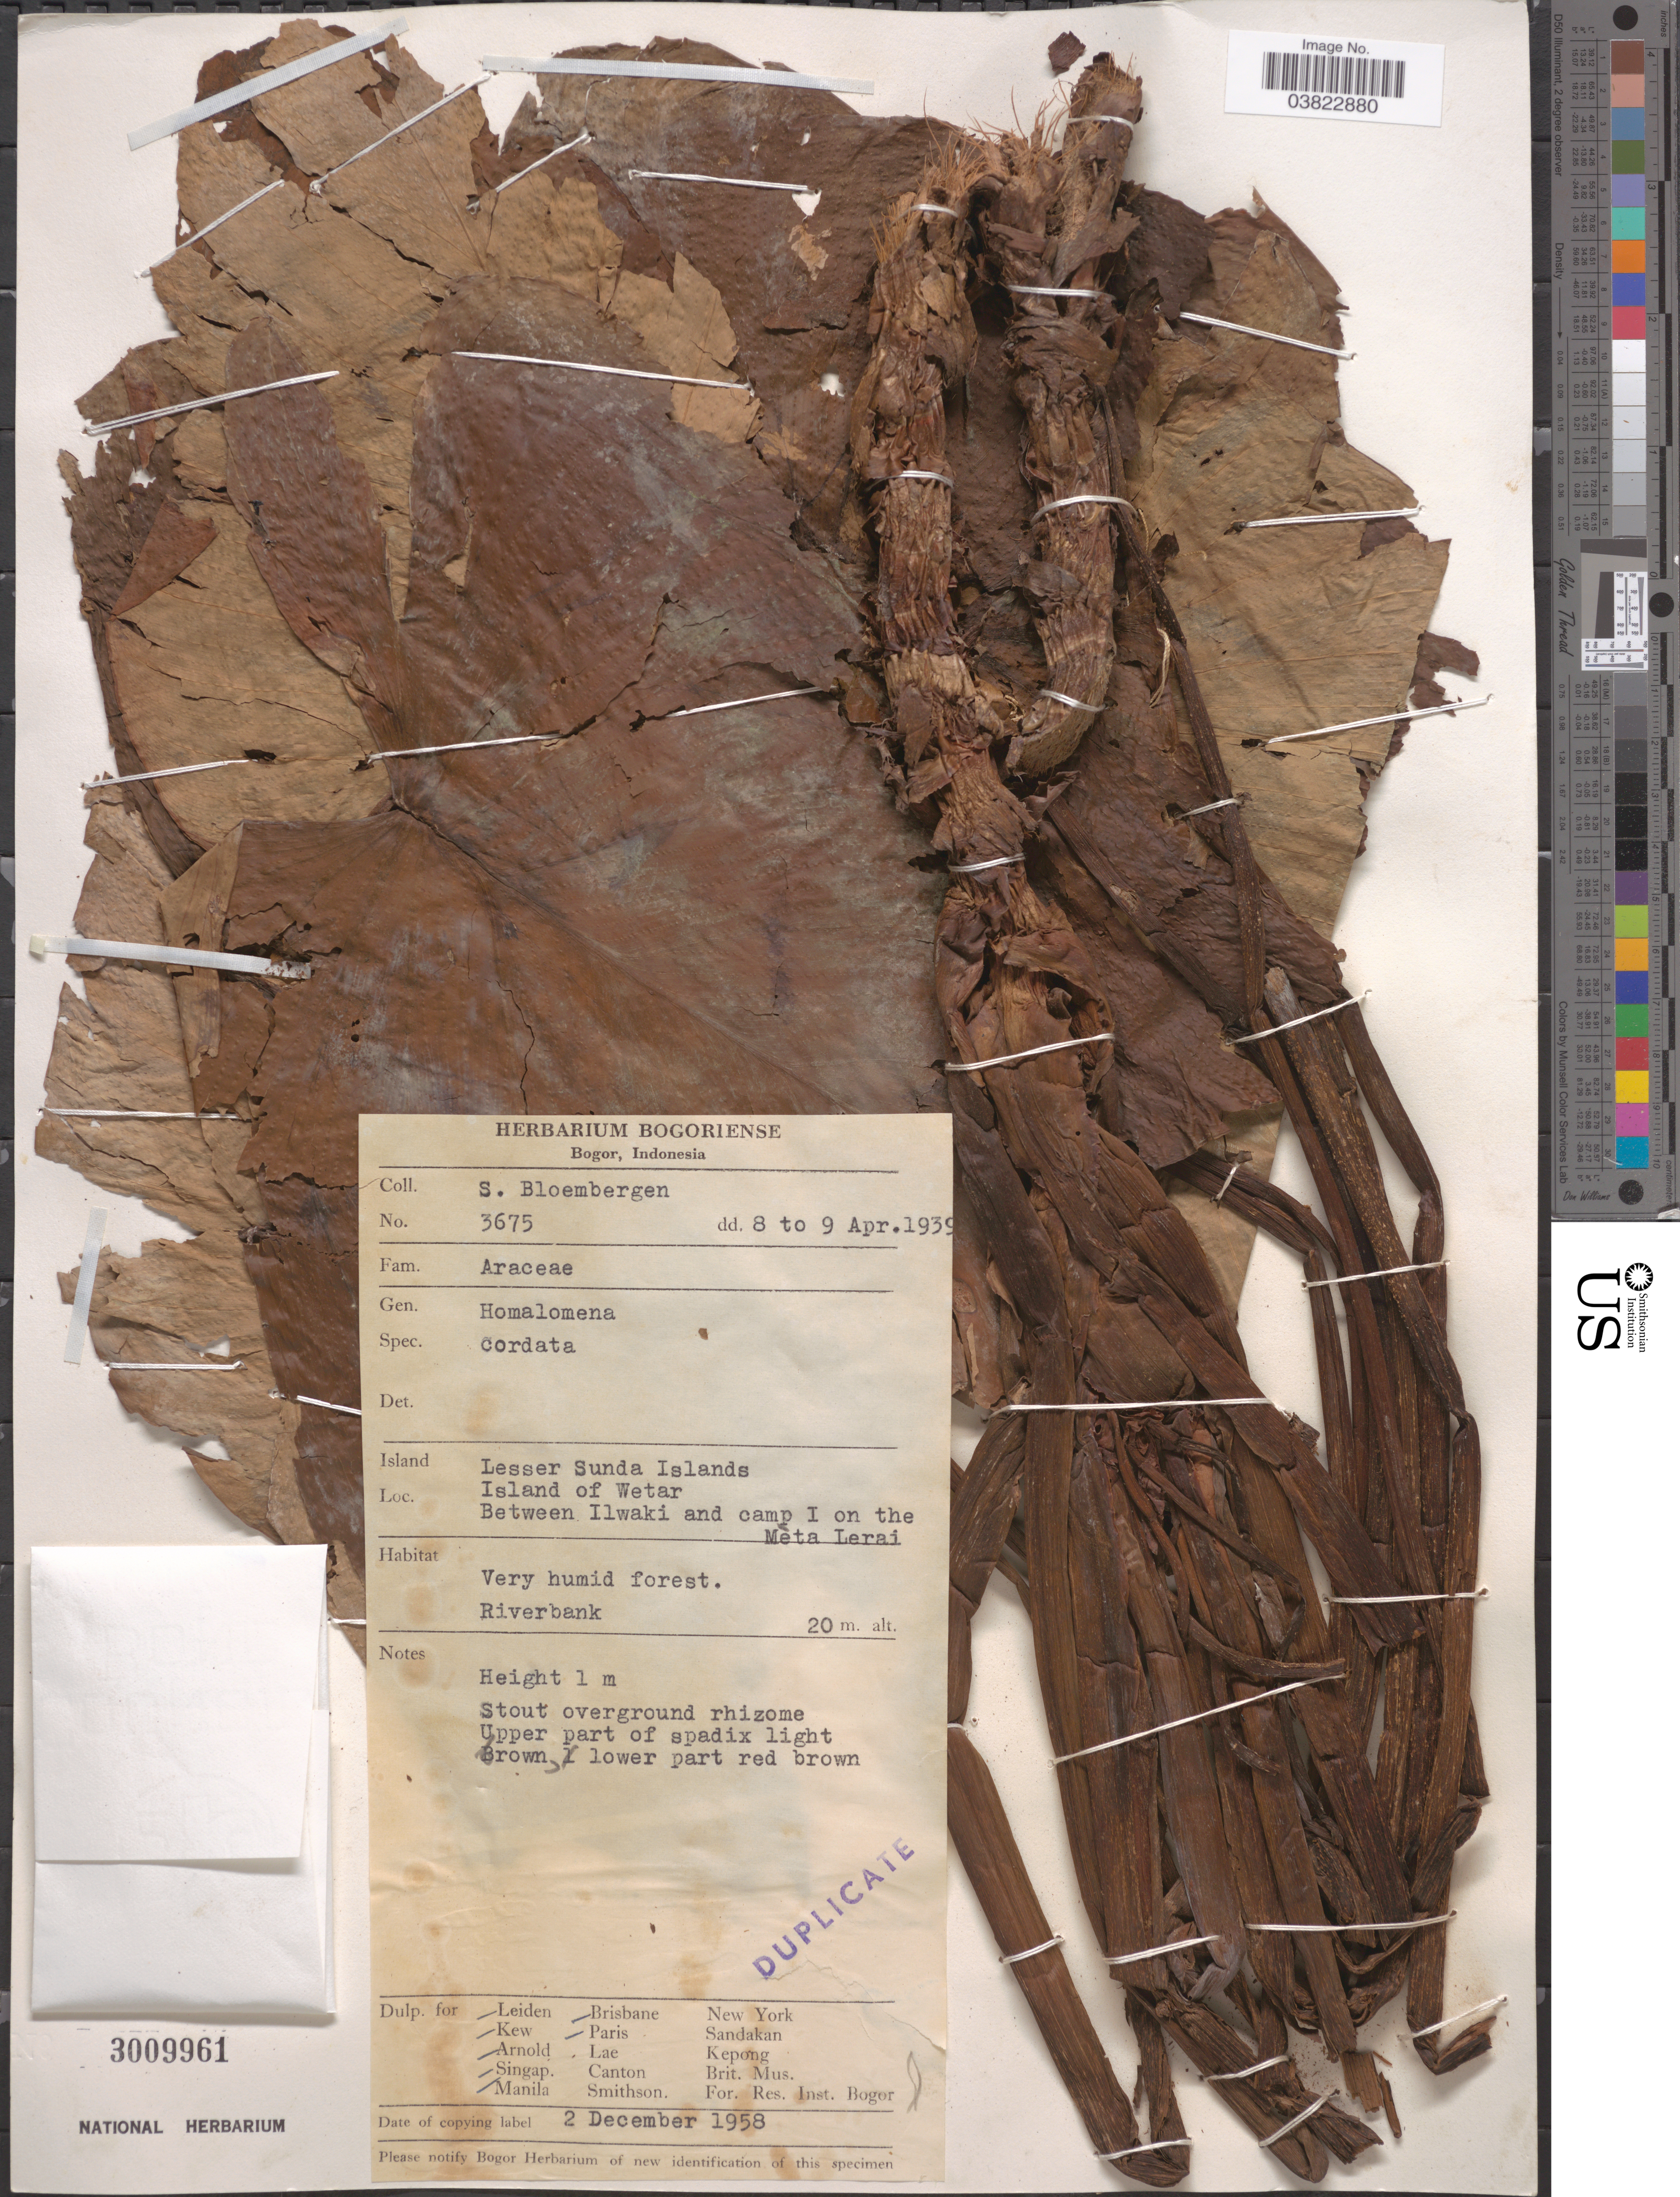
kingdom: Plantae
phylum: Tracheophyta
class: Liliopsida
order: Alismatales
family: Araceae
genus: Homalomena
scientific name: Homalomena cordata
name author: Schott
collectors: S. Bloembergen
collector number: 3675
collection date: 1939-04-08/1939-04-09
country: Indonesia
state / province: Nusa Tenggara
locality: Island Lesser Sunda Islands. Island of Wetar. Between Ilwaki and camp 1 on the Meta Lerai.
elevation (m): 20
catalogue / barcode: US 3009961